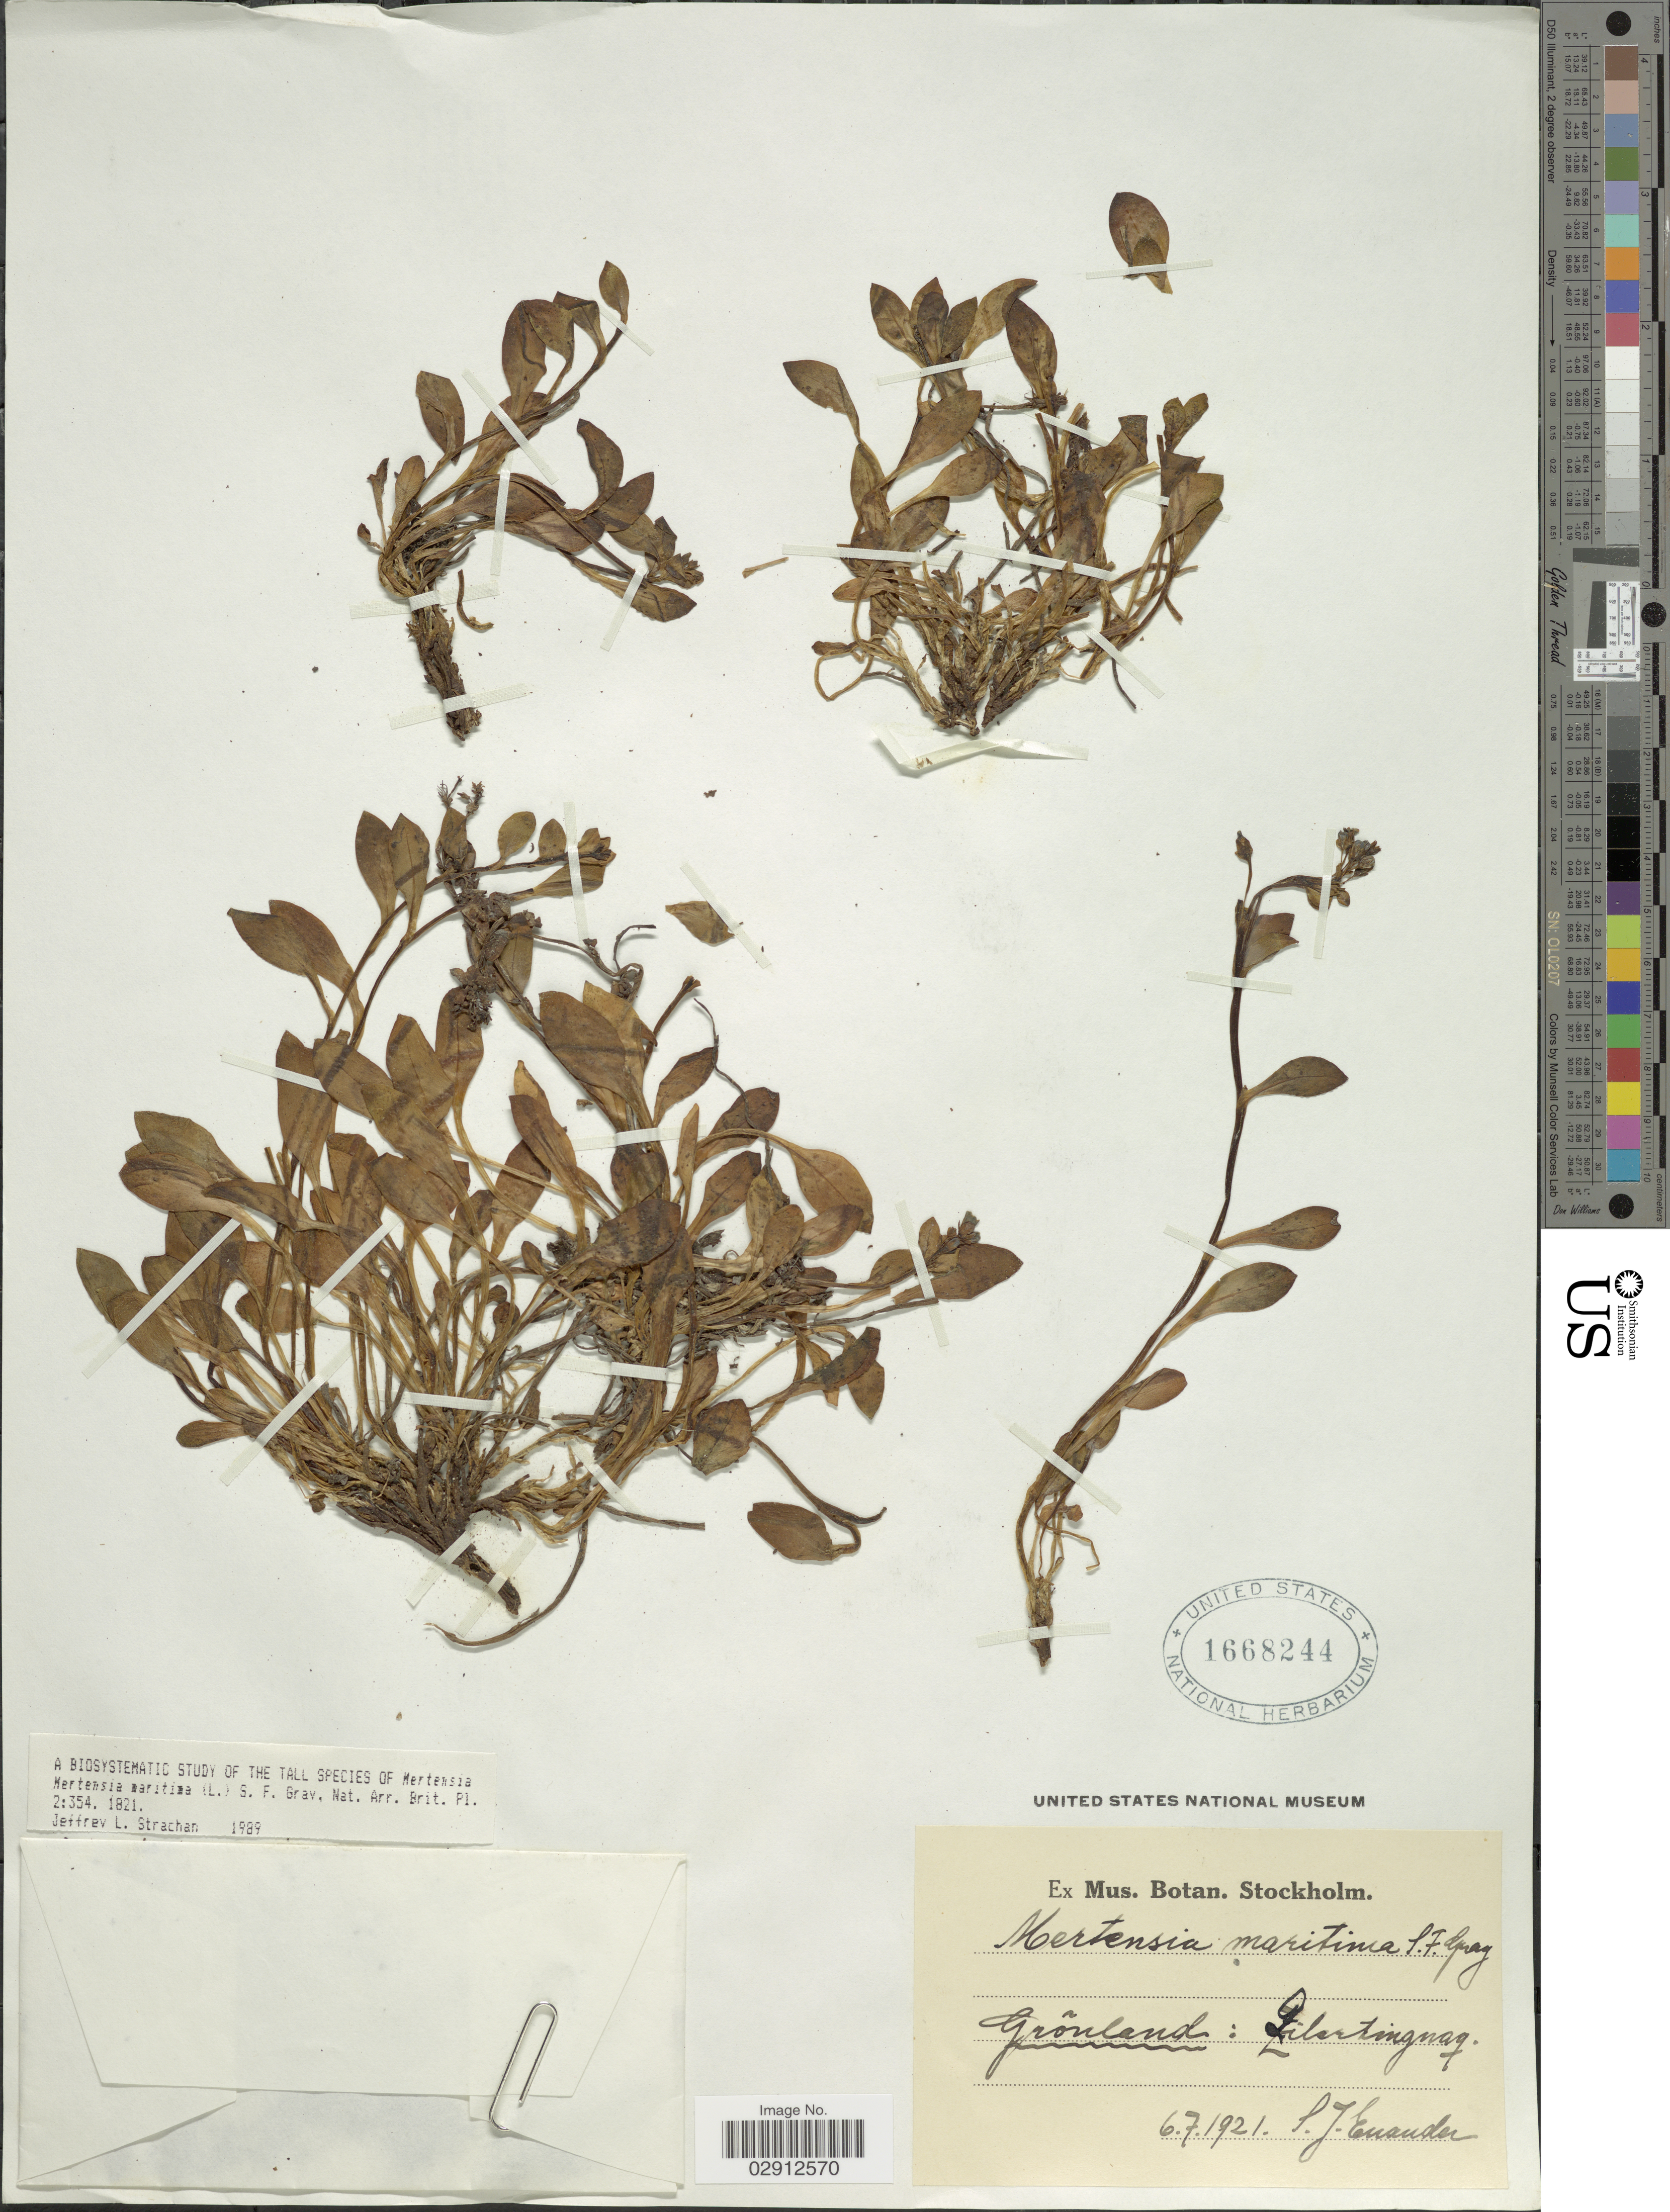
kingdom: Plantae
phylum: Tracheophyta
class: Magnoliopsida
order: Boraginales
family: Boraginaceae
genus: Mertensia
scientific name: Mertensia maritima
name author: (L.) S.F. Gray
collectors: S. Enander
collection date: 1921-07-06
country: Greenland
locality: Grönland: Qiterdlínguaq.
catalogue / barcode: US 1668244